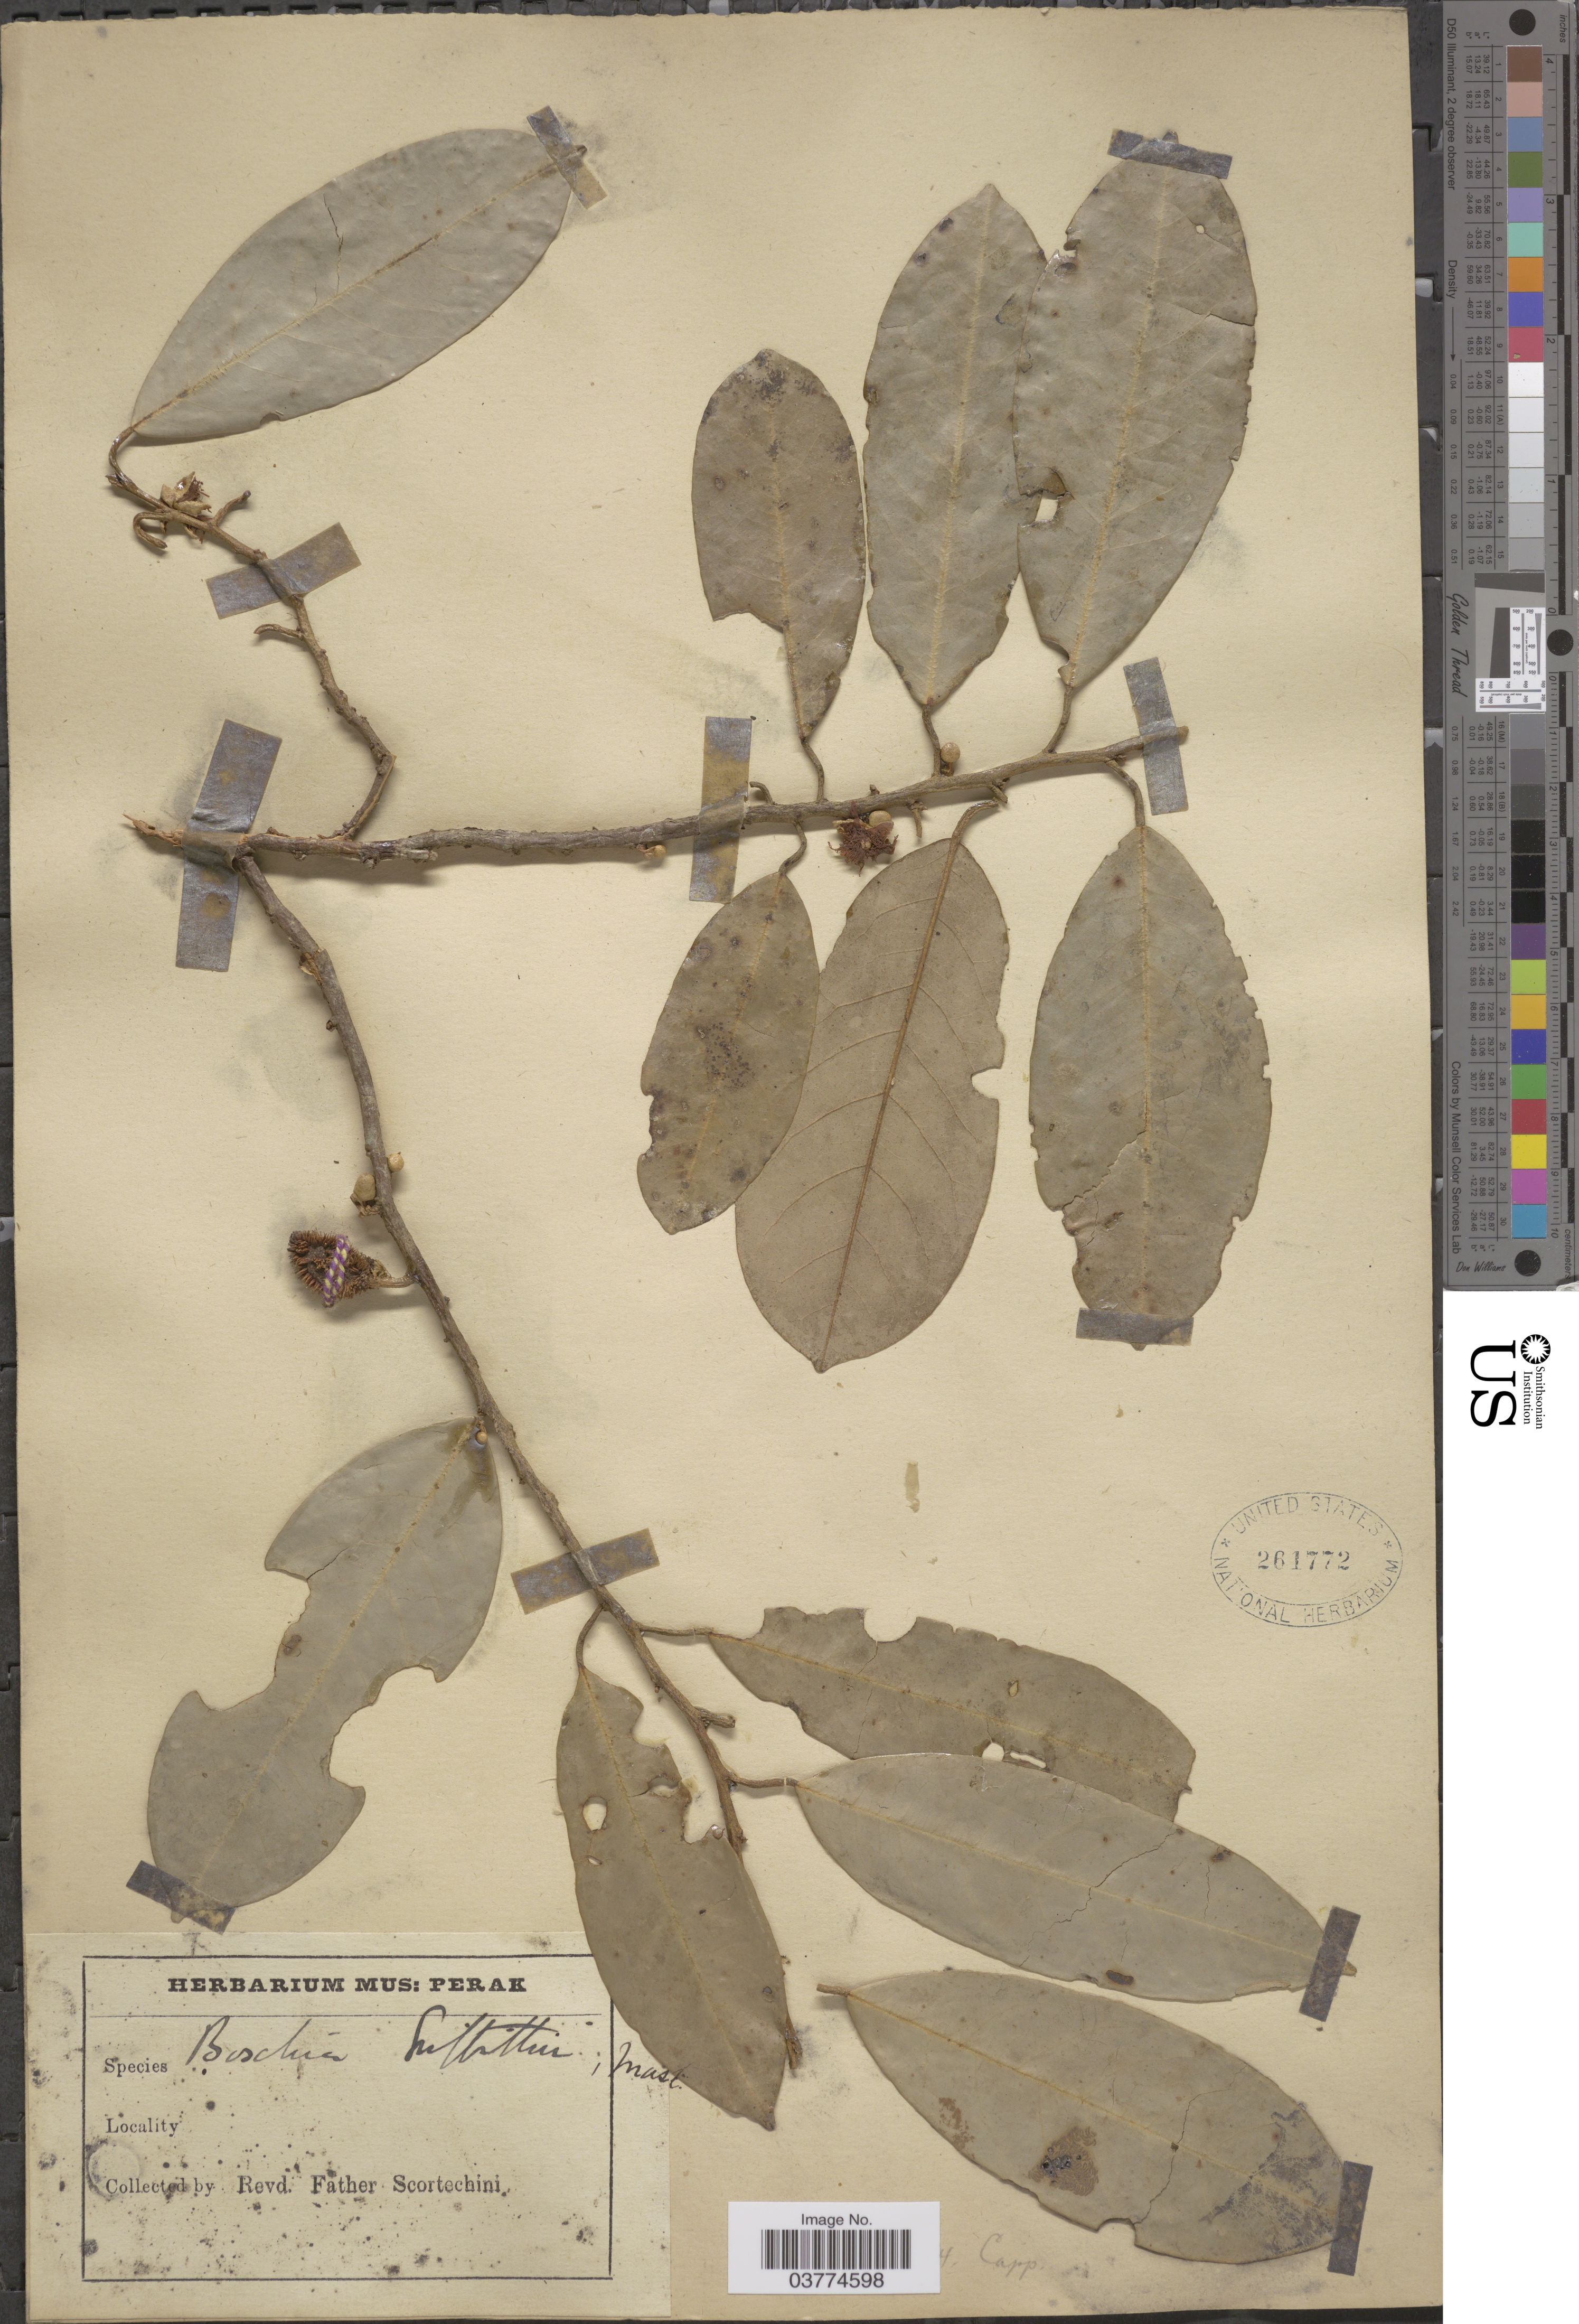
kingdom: Plantae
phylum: Tracheophyta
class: Magnoliopsida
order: Malvales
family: Malvaceae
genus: Boschia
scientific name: Boschia griffithii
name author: Mast.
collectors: Fr. Scortechini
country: Malaysia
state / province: Perak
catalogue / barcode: US 261772